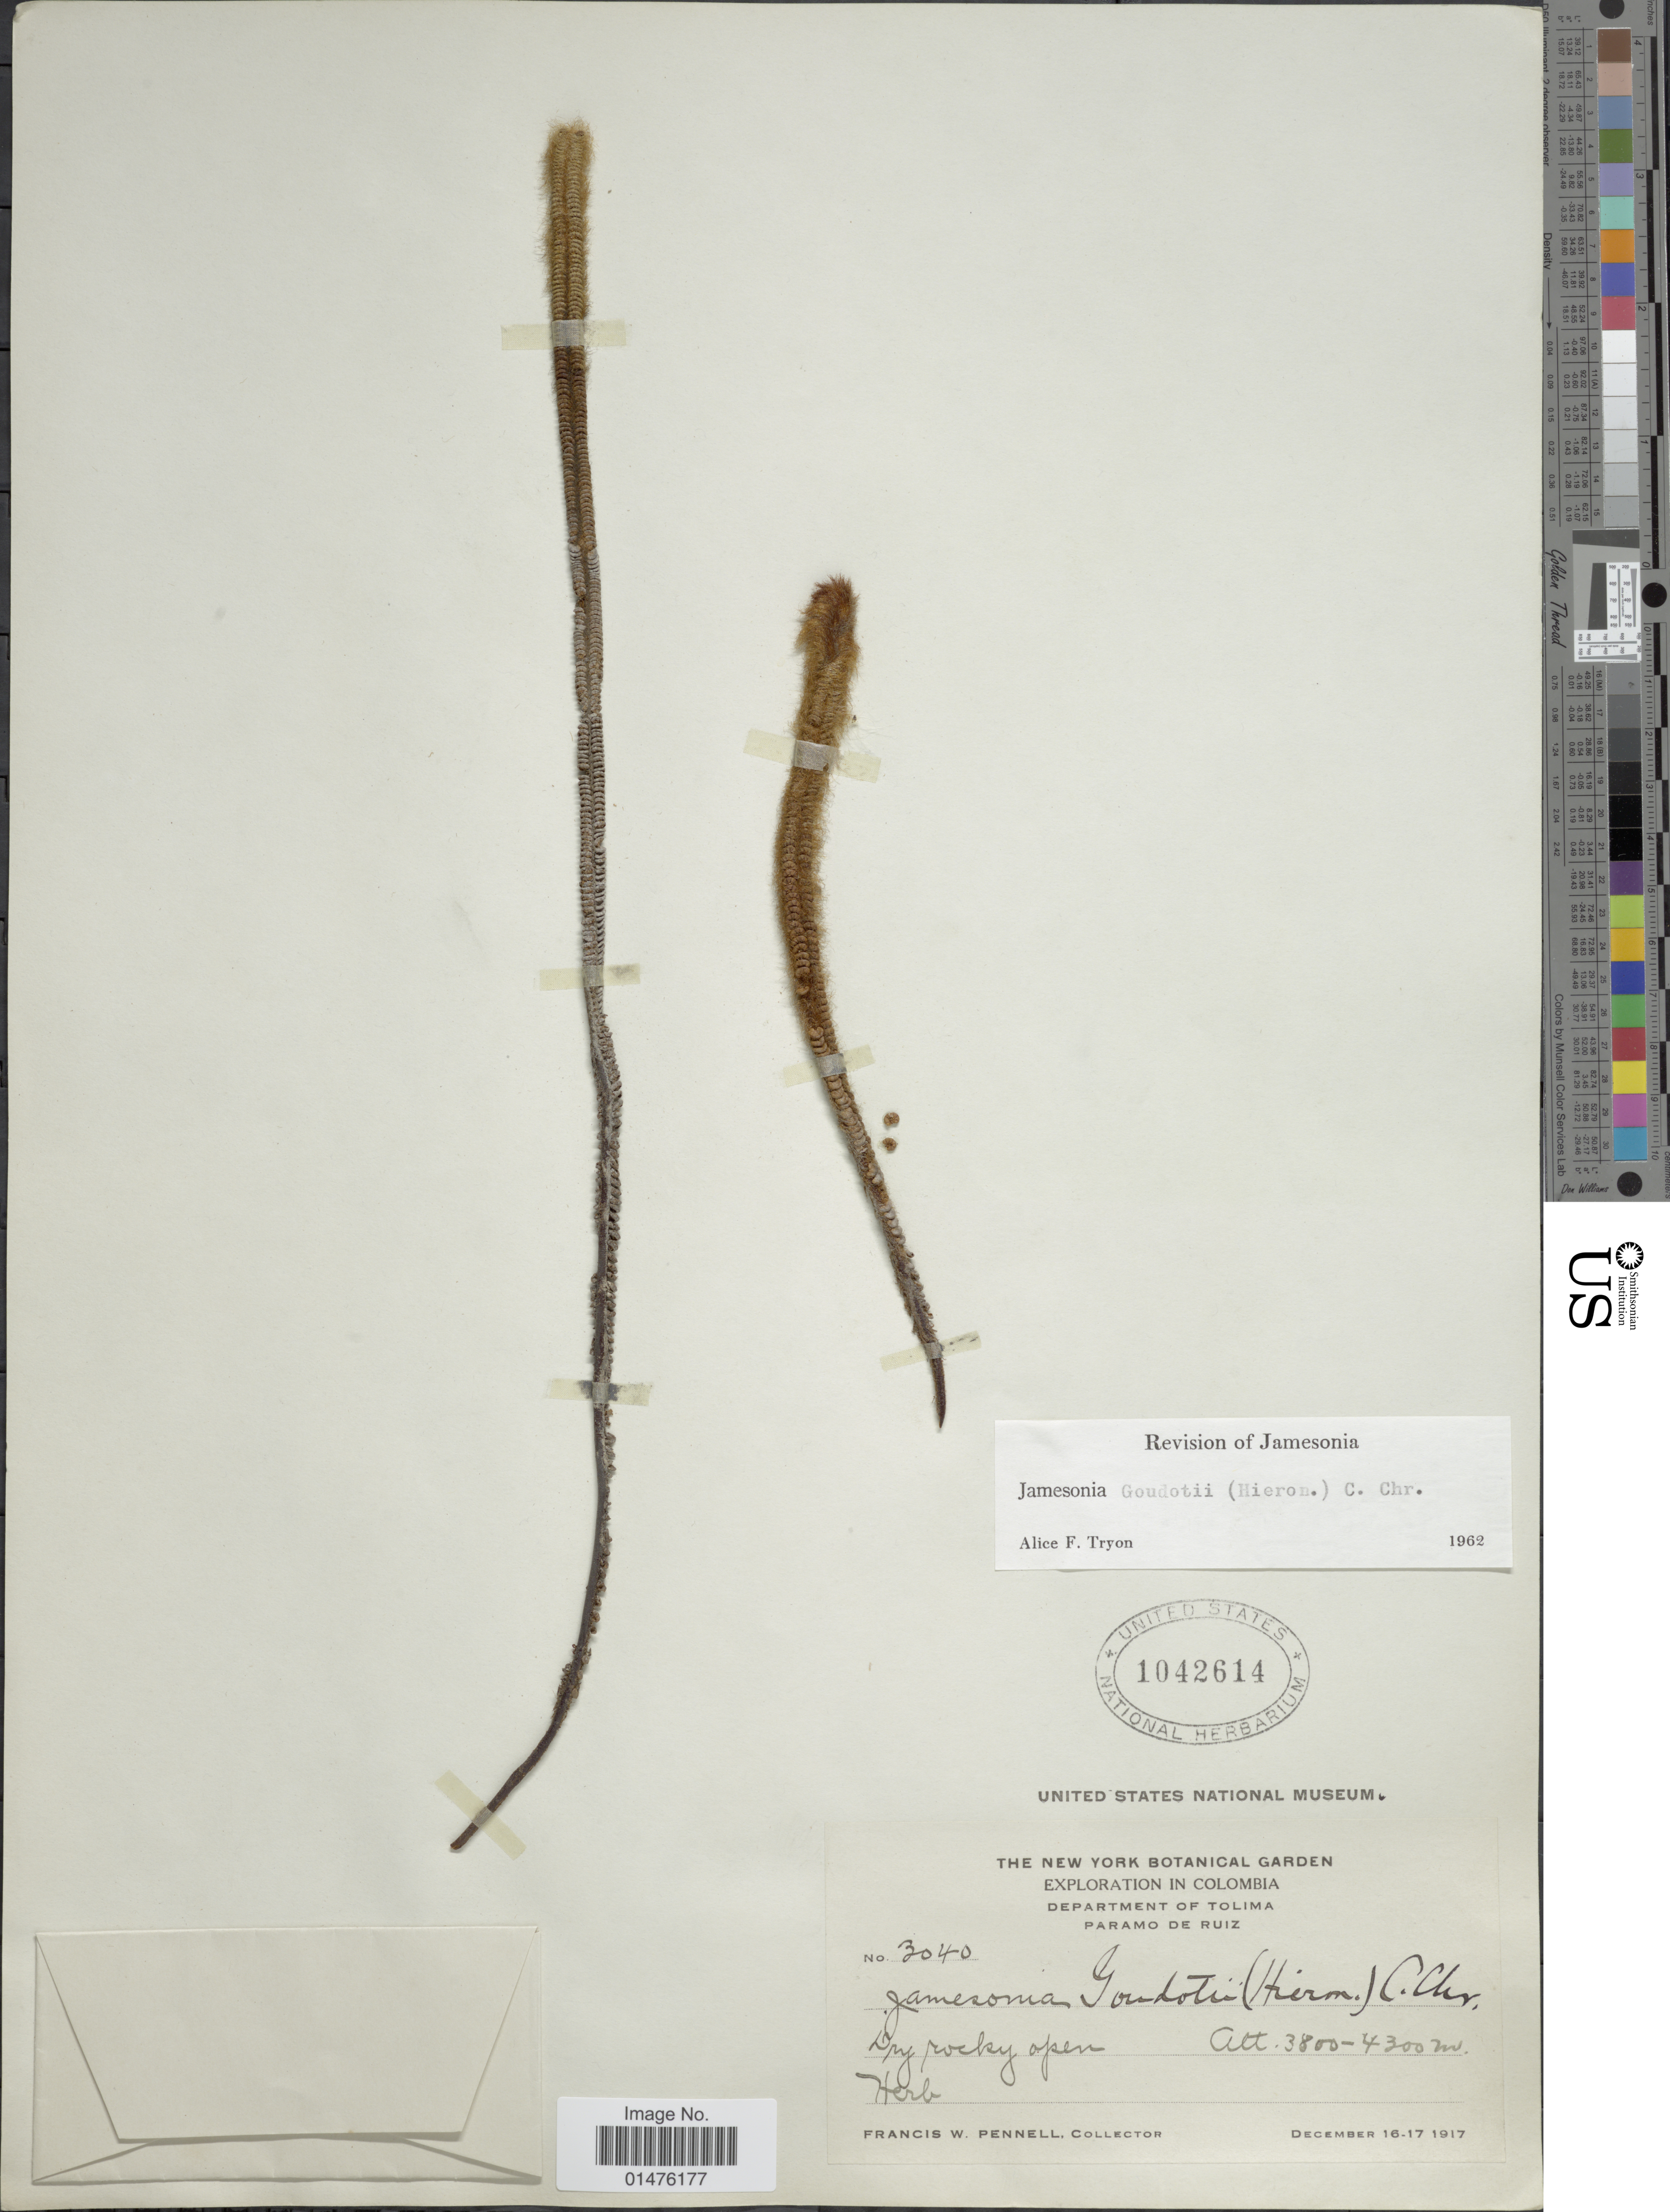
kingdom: Plantae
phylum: Tracheophyta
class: Polypodiopsida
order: Polypodiales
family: Pteridaceae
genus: Jamesonia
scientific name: Jamesonia goudotii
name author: (Hieron.) C. Chr.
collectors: F. W. Pennell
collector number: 3040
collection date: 1917-12-16/1917-12-17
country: Colombia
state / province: Tolima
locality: Department of Tolima, Paramo de Ruiz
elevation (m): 3800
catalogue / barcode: US 1042614